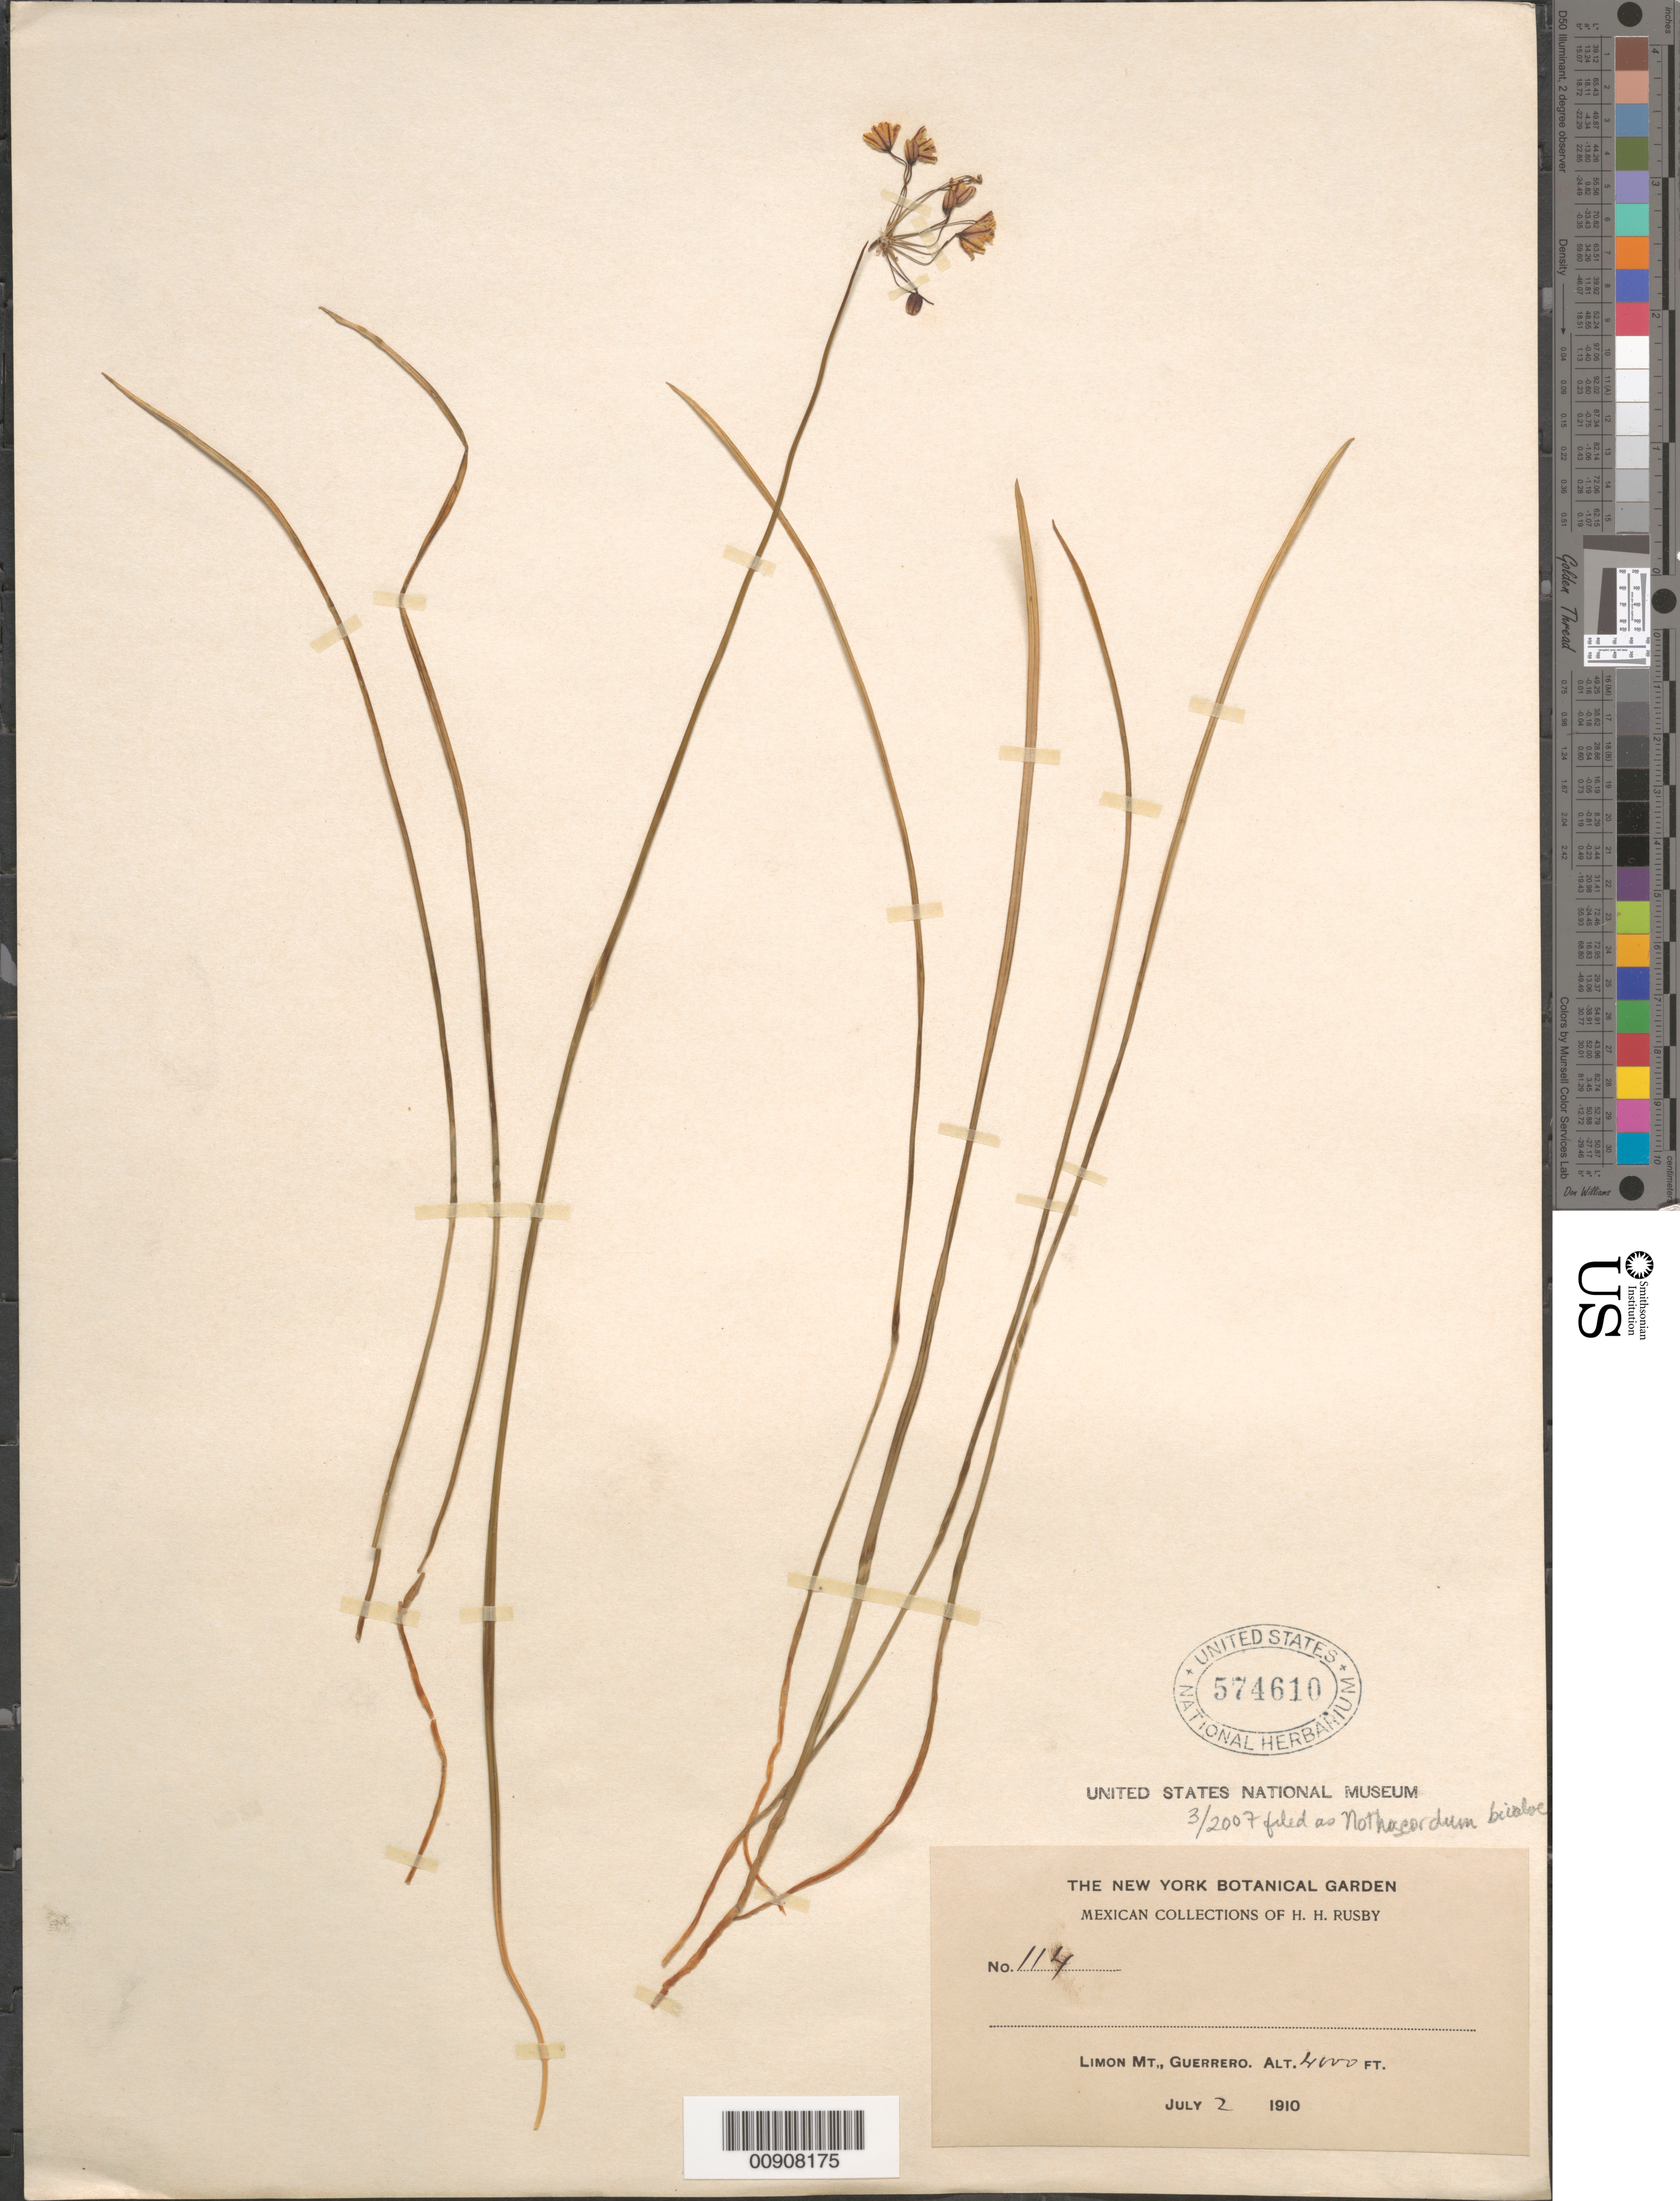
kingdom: Plantae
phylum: Tracheophyta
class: Liliopsida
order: Asparagales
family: Amaryllidaceae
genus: Nothoscordum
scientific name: Nothoscordum bivalve var. bivalve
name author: (L.) Britton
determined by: Strong, M. T., (US), Smithsonian Institution - National Museum of Natural History (UNITED STATES)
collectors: H. H. Rusby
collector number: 114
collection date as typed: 02 Jul 1910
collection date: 1910-07-02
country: Mexico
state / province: Guerrero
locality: Limon, Mt., Guerrero.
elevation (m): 1219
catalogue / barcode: US 574610